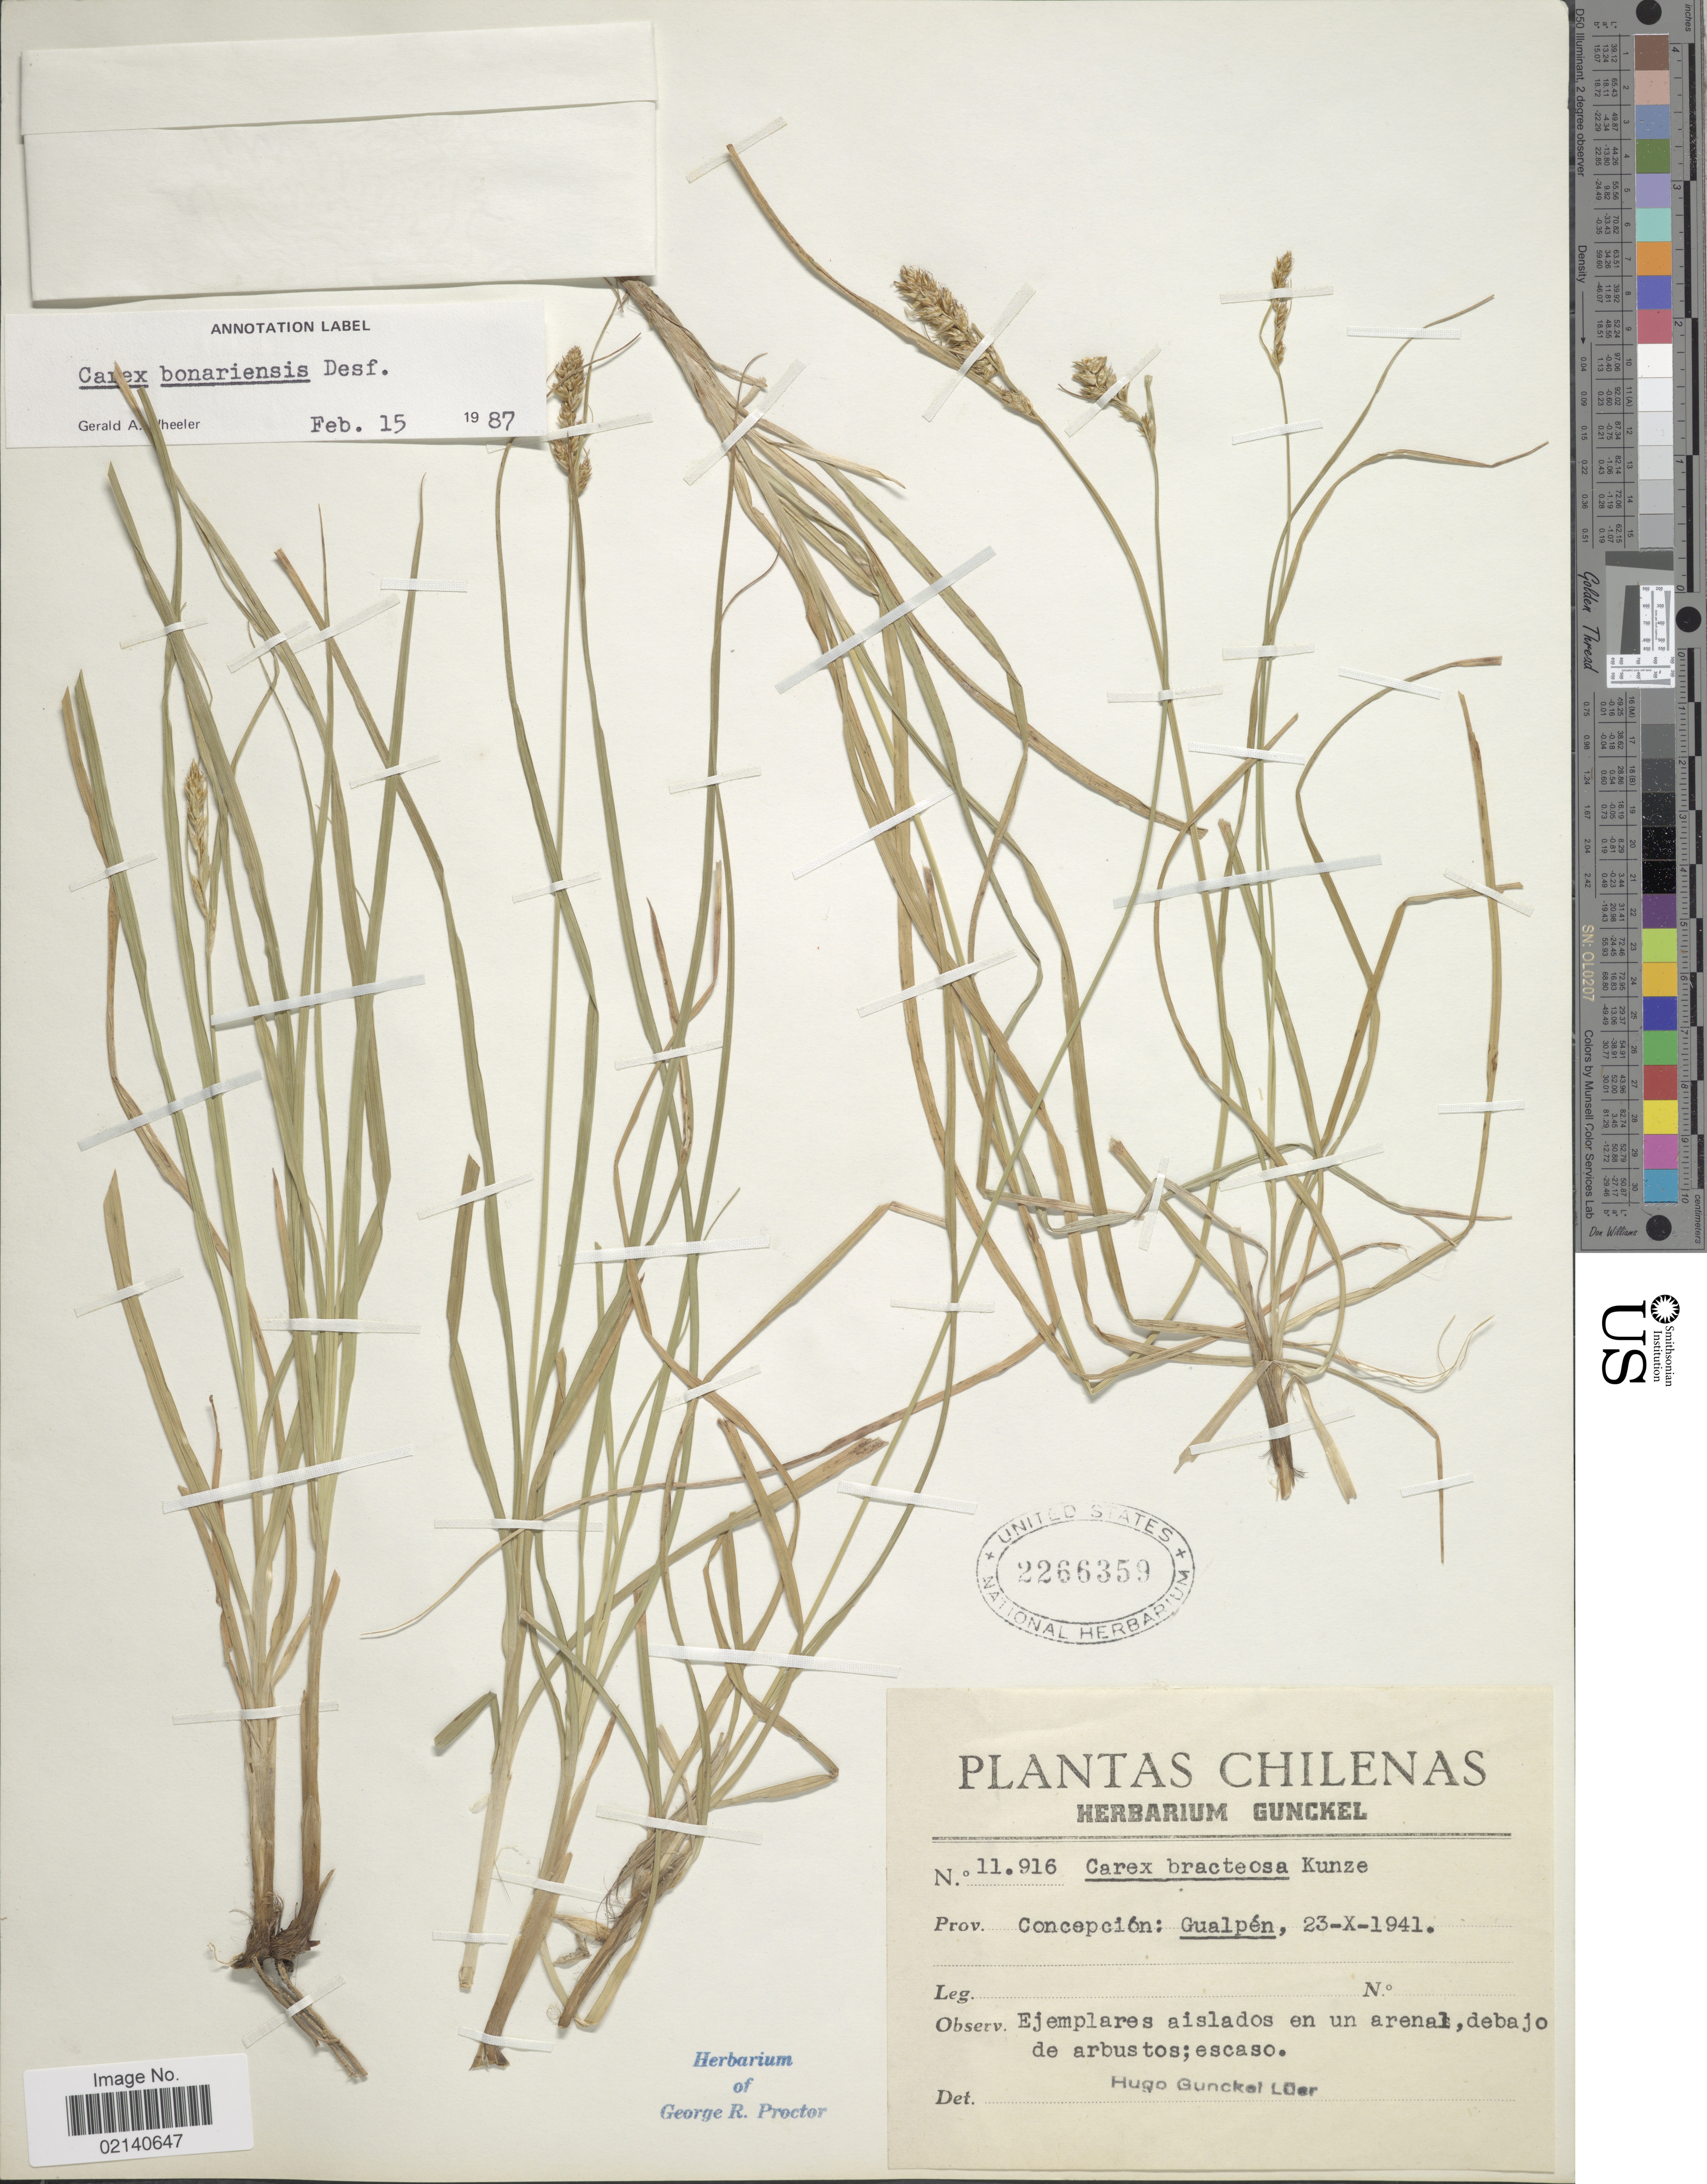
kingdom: Plantae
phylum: Tracheophyta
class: Liliopsida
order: Poales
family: Cyperaceae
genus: Carex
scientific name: Carex bonariensis var. bonariensis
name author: Desf. ex Poir.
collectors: Ex herb. Gunckel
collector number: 11916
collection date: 1941-10-23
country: Chile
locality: Concepcion: Gualpen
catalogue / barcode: US 2266359